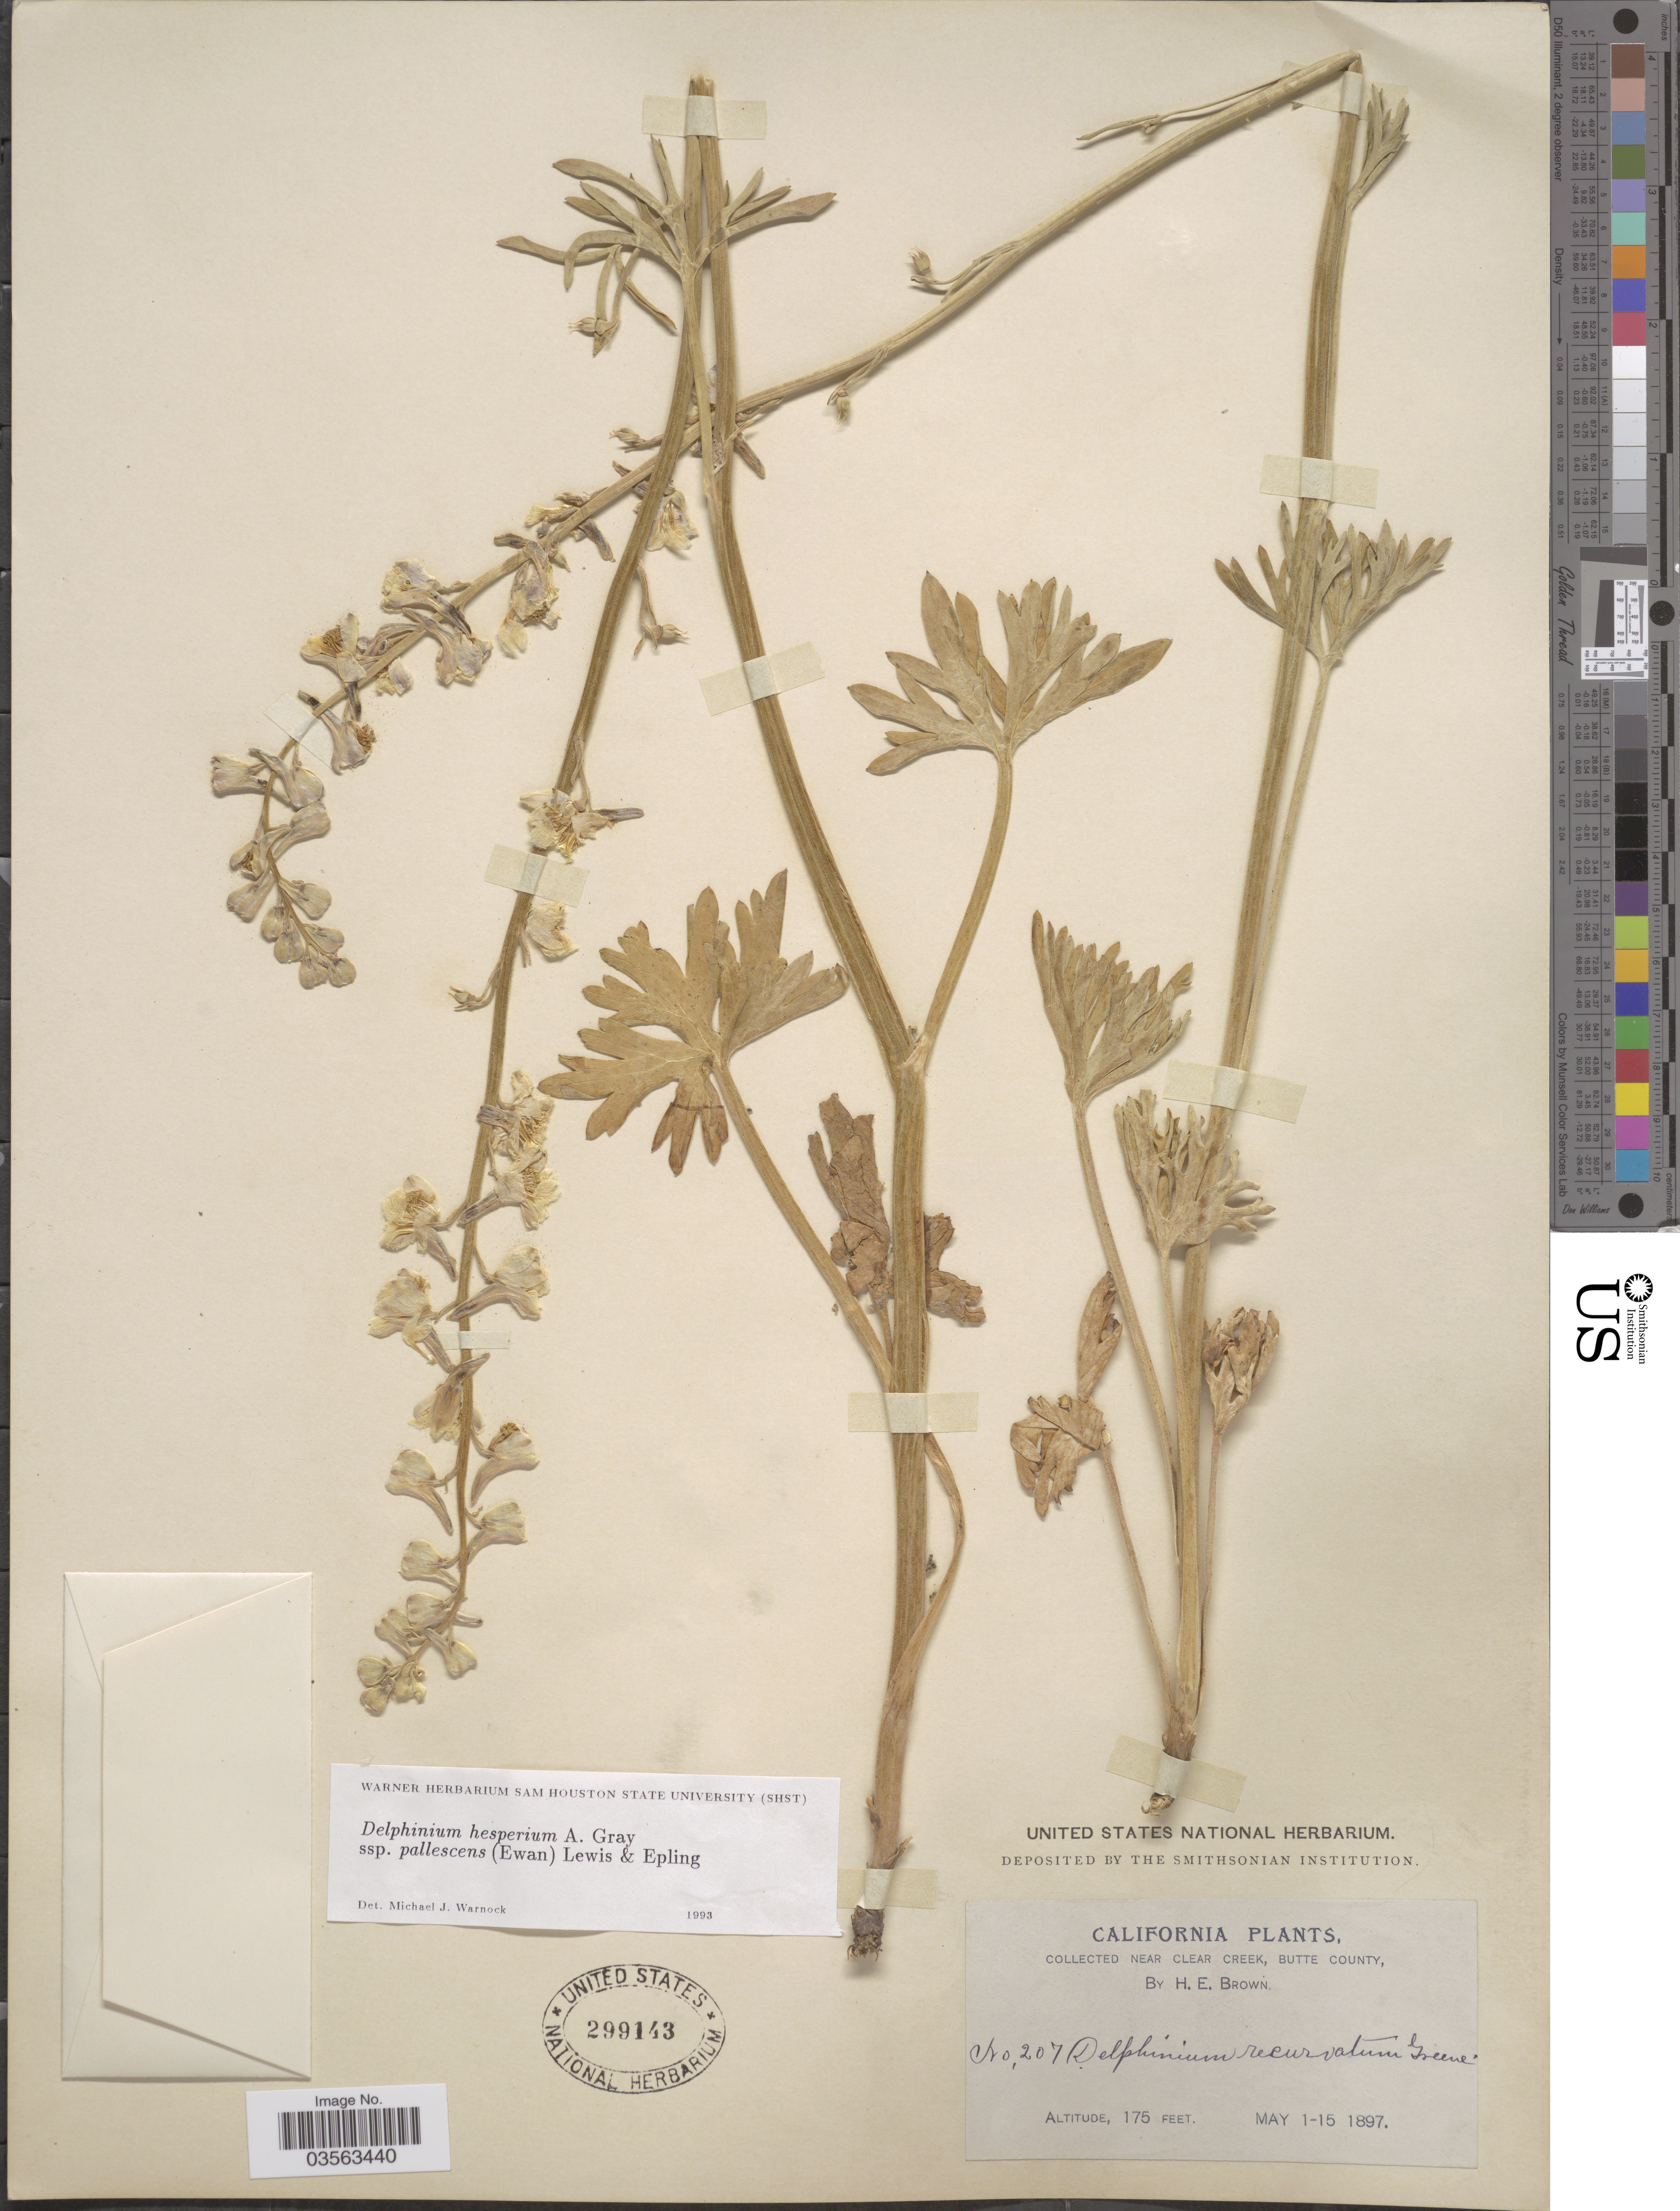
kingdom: Plantae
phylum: Tracheophyta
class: Magnoliopsida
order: Ranunculales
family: Ranunculaceae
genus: Delphinium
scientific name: Delphinium hesperium subsp. pallescens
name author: (Ewan) F. H. Lewis & Epling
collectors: H. E. Brown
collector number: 207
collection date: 1897-05-01/1897-05-15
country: United States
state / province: California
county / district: Butte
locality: Near Clear Creek, Butte County.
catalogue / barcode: US 299143